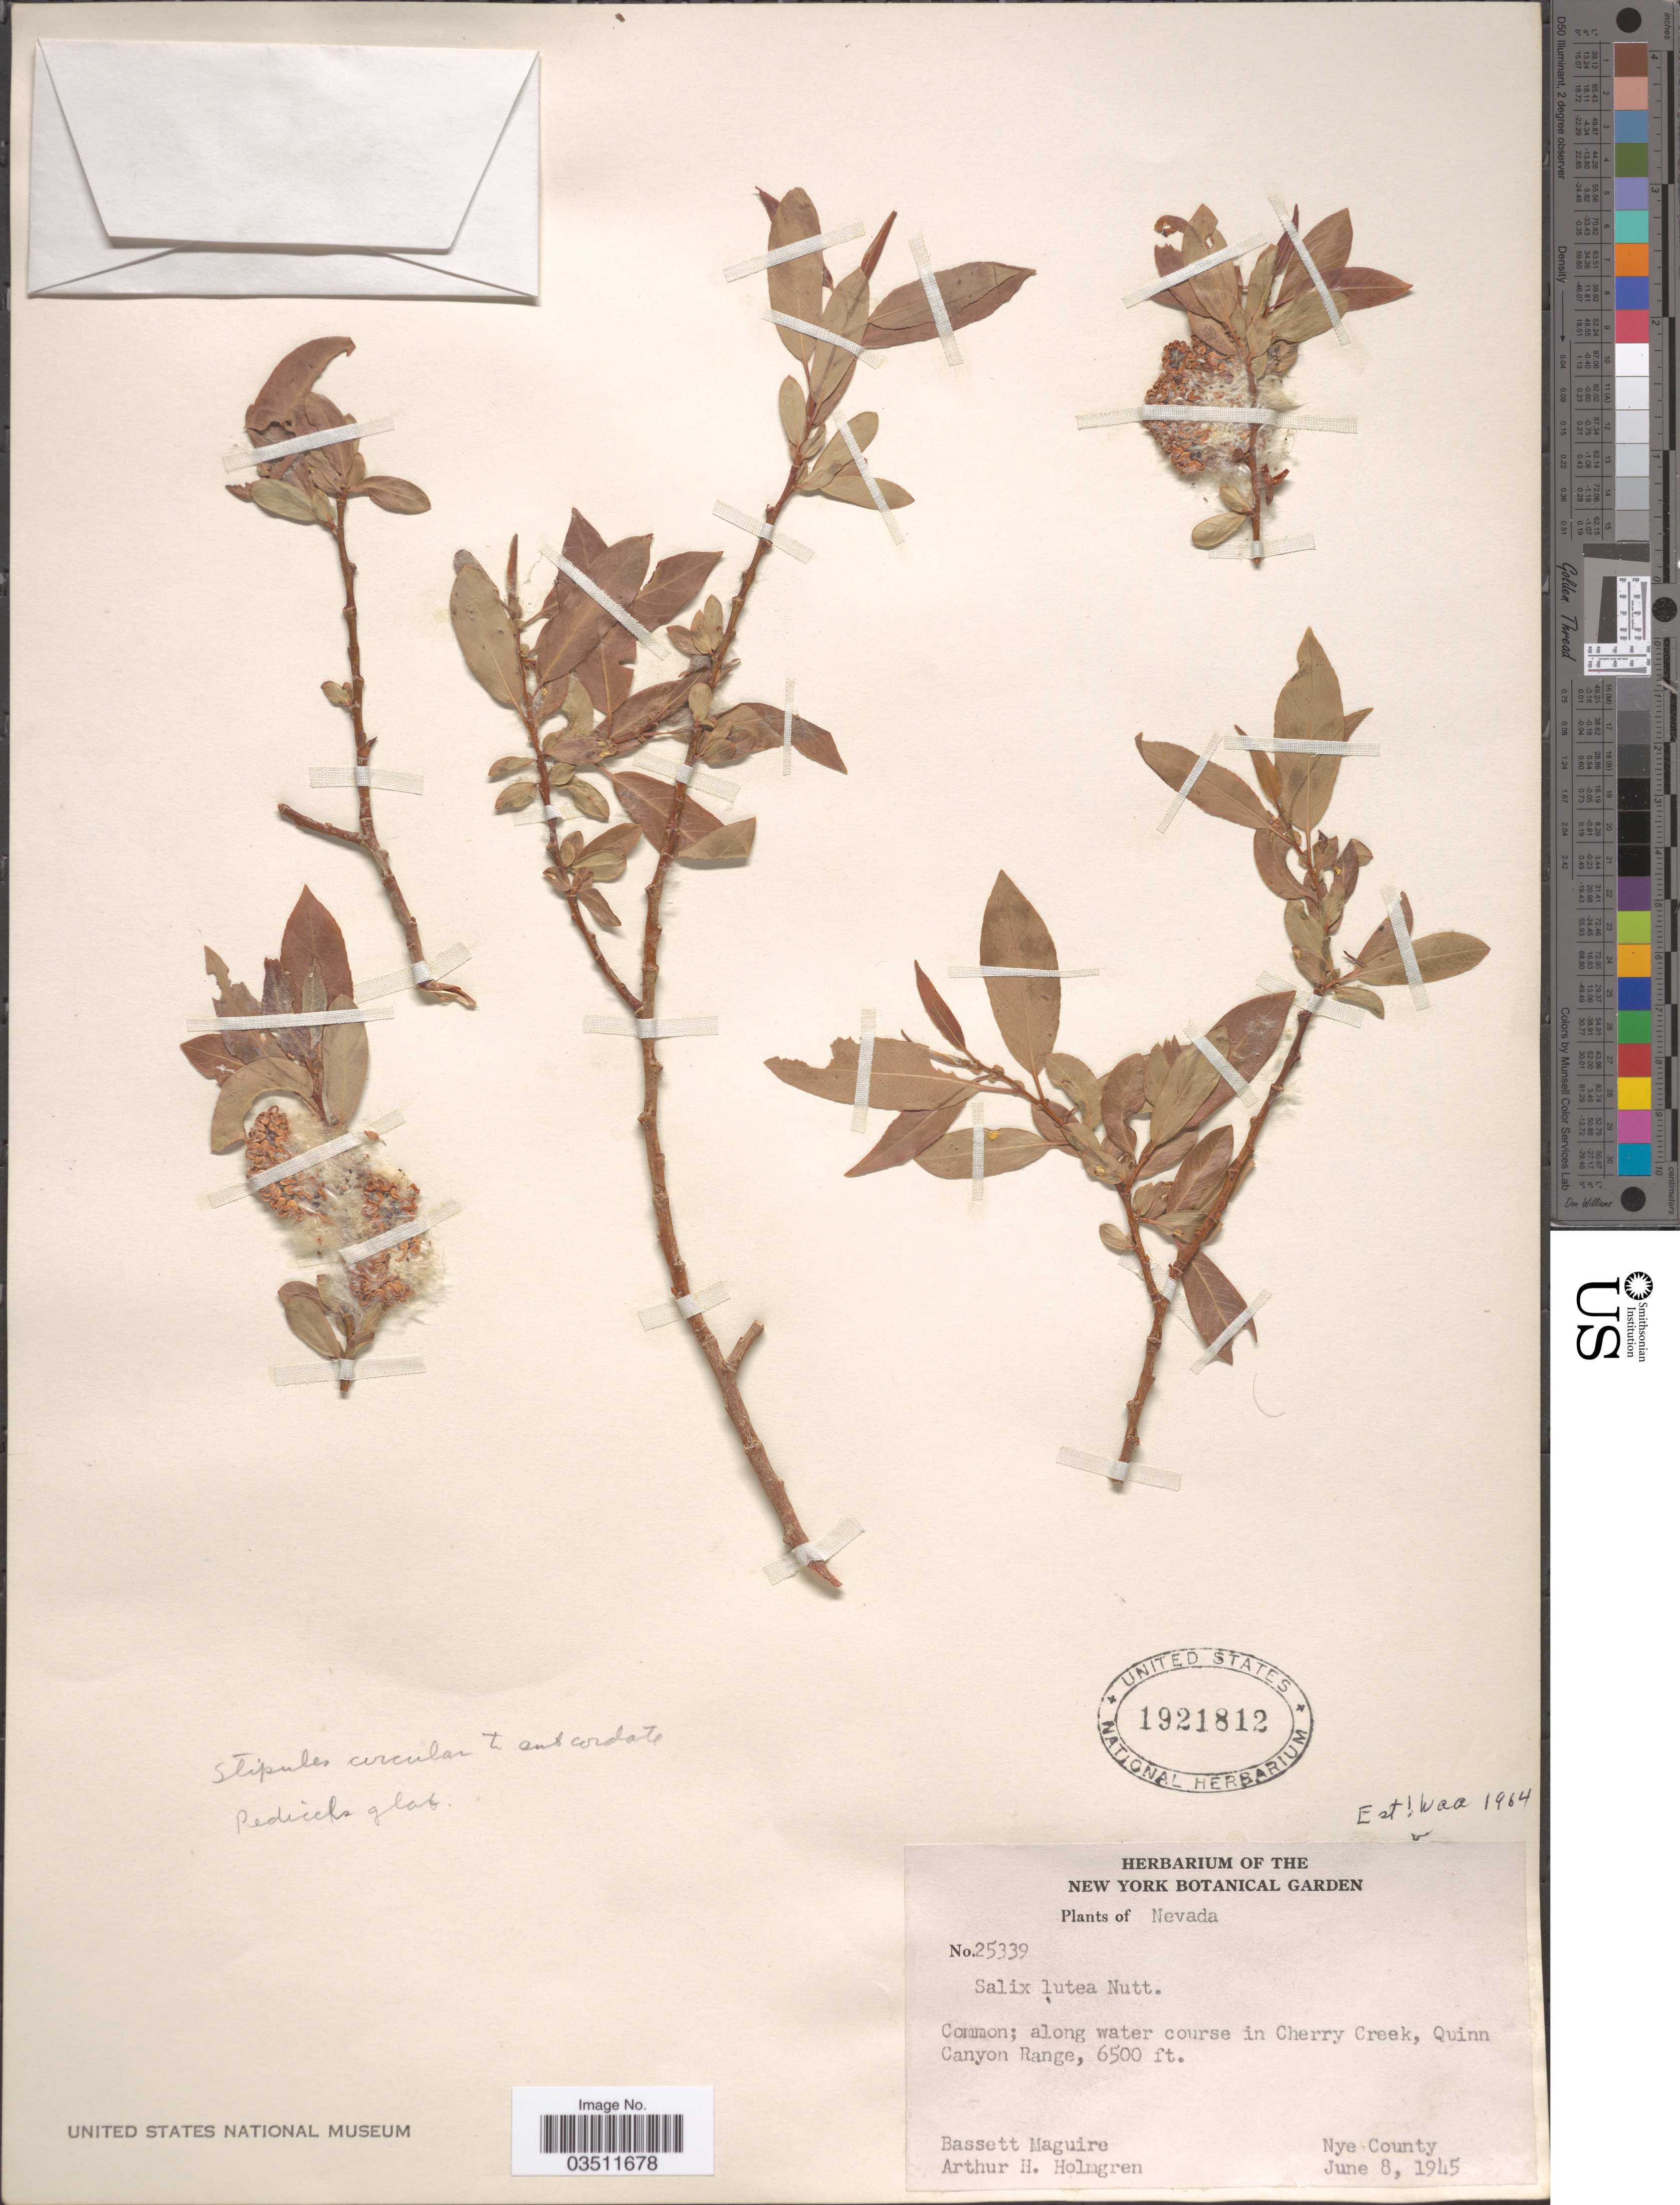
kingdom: Plantae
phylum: Tracheophyta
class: Magnoliopsida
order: Malpighiales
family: Salicaceae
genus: Salix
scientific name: Salix lutea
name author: Nutt.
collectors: B. Maguire & A. H. Holmgren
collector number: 25339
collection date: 1945-06-08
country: United States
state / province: Nevada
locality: Along water course in Cherry Creek, Quinn Canyon Range. Nye County.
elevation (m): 1981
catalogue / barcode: US 1921812